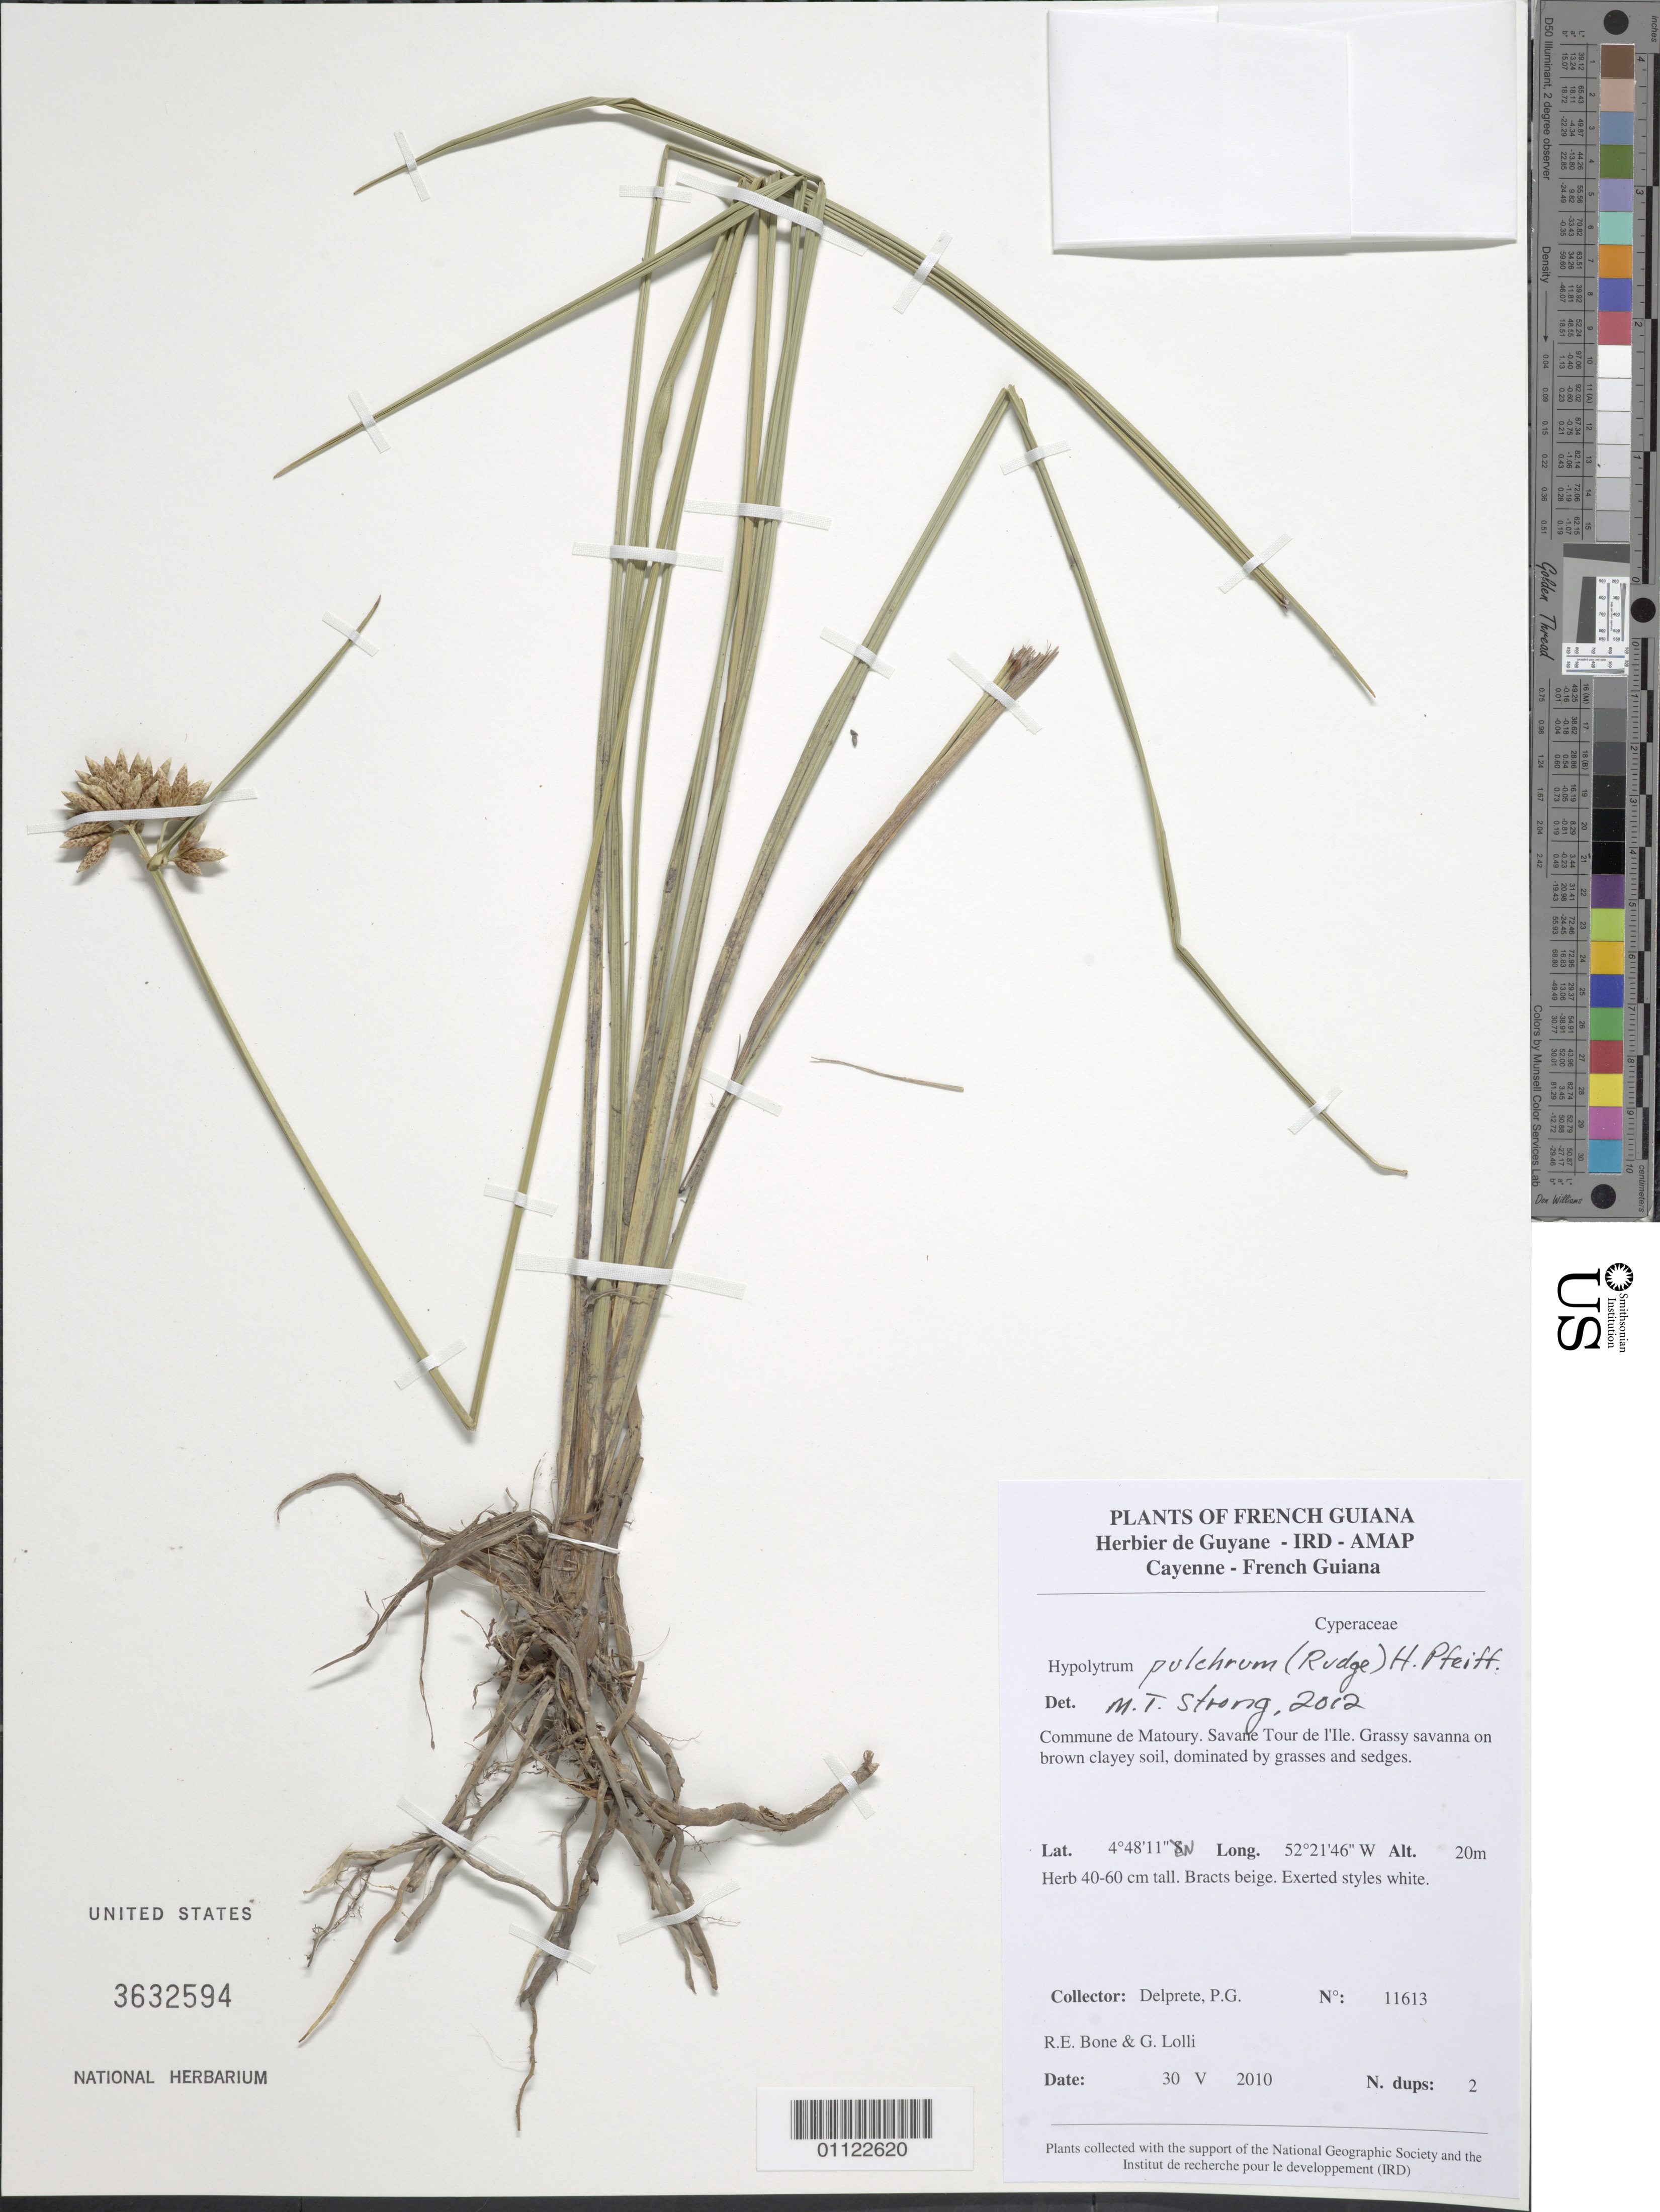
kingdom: Plantae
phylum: Tracheophyta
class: Liliopsida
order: Poales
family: Cyperaceae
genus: Hypolytrum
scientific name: Hypolytrum pulchrum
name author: (Rudge) H. Pfeiff.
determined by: Strong, M. T., (US), Smithsonian Institution - National Museum of Natural History (UNITED STATES)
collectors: P. G. Delprete, R. Bone & G. Lolli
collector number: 11613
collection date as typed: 30-May-10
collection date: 1910-05-30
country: French Guiana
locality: Commune de Matoury. Savane Tour de l'Ile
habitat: Grassy savanna on brown clayey soil, dominated by grasses and sedges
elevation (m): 20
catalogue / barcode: US 3632593